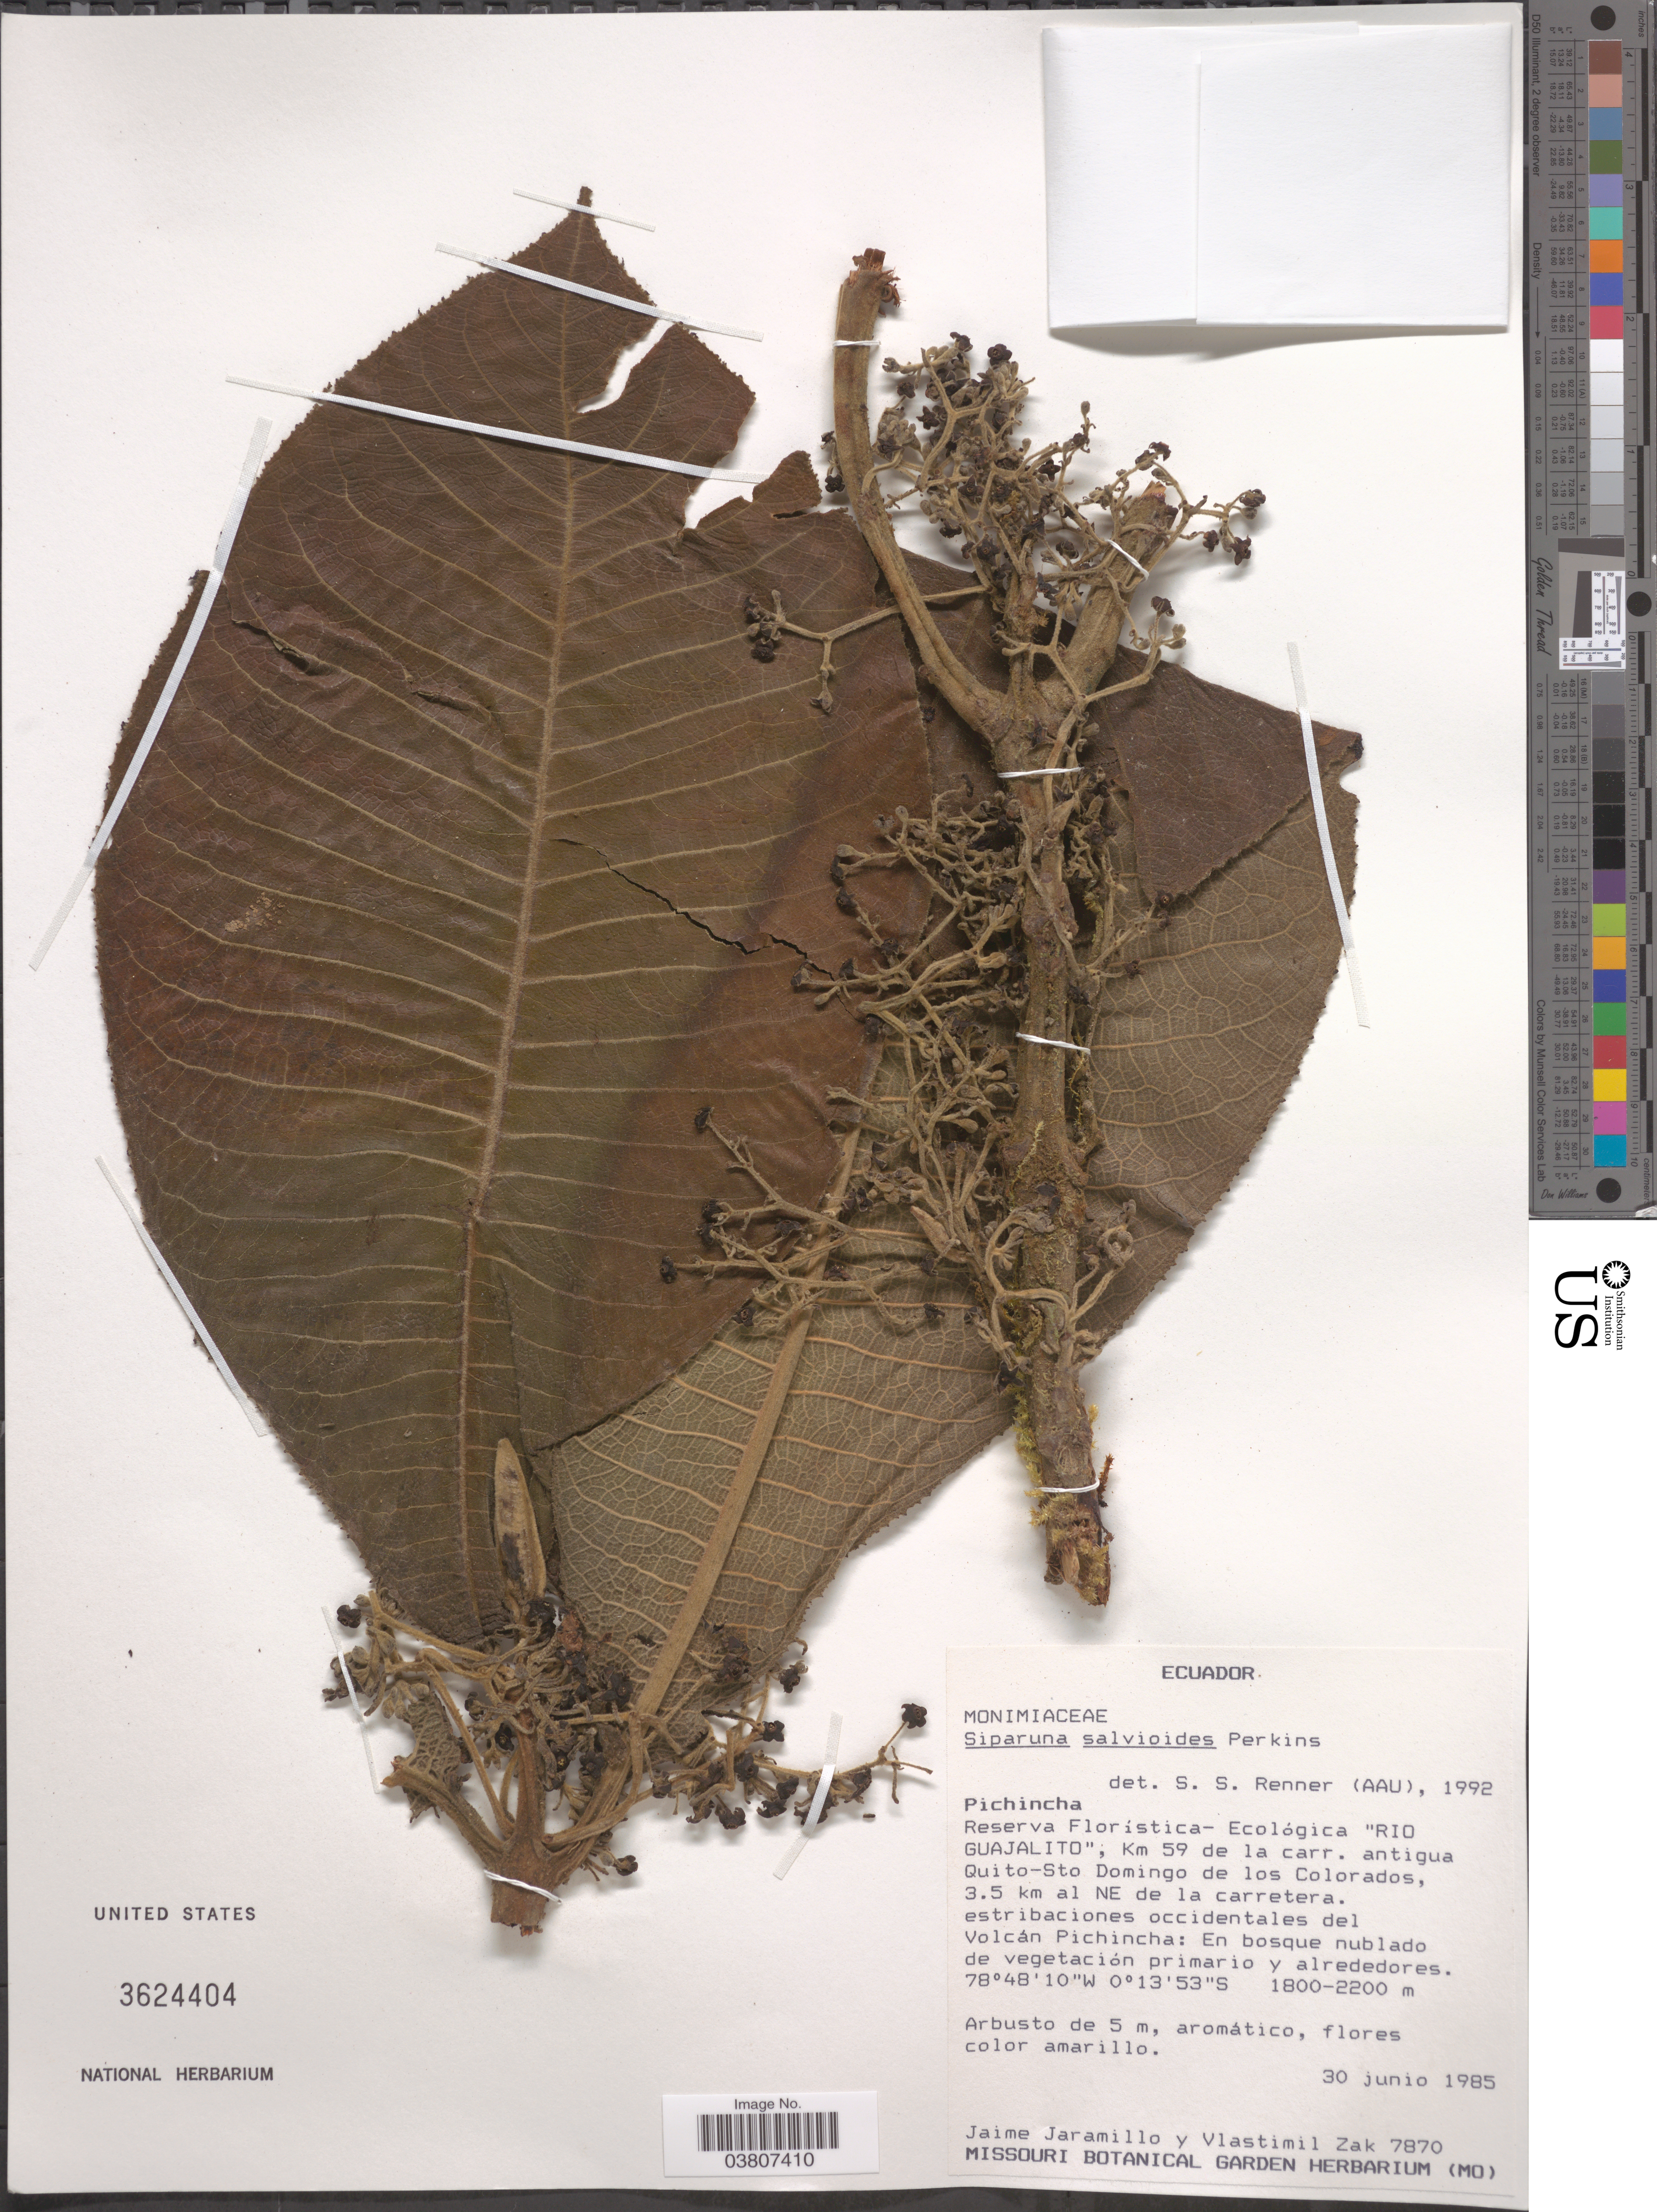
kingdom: Plantae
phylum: Tracheophyta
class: Magnoliopsida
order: Laurales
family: Siparunaceae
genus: Siparuna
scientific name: Siparuna salvioides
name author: Perkins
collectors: J. Jaramillo & V. Zak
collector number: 7870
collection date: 1985-06-30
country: Ecuador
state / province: Pichincha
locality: Reserva Florística-Ecológica "Rio Guajalito", Km 59 de la carr. antigua Quito-Sto Domingo de los Colorados, 3.5 km al NE de la carretera. estribaciones occidentales del Volcán Pichincha.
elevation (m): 1800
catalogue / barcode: US 3624404